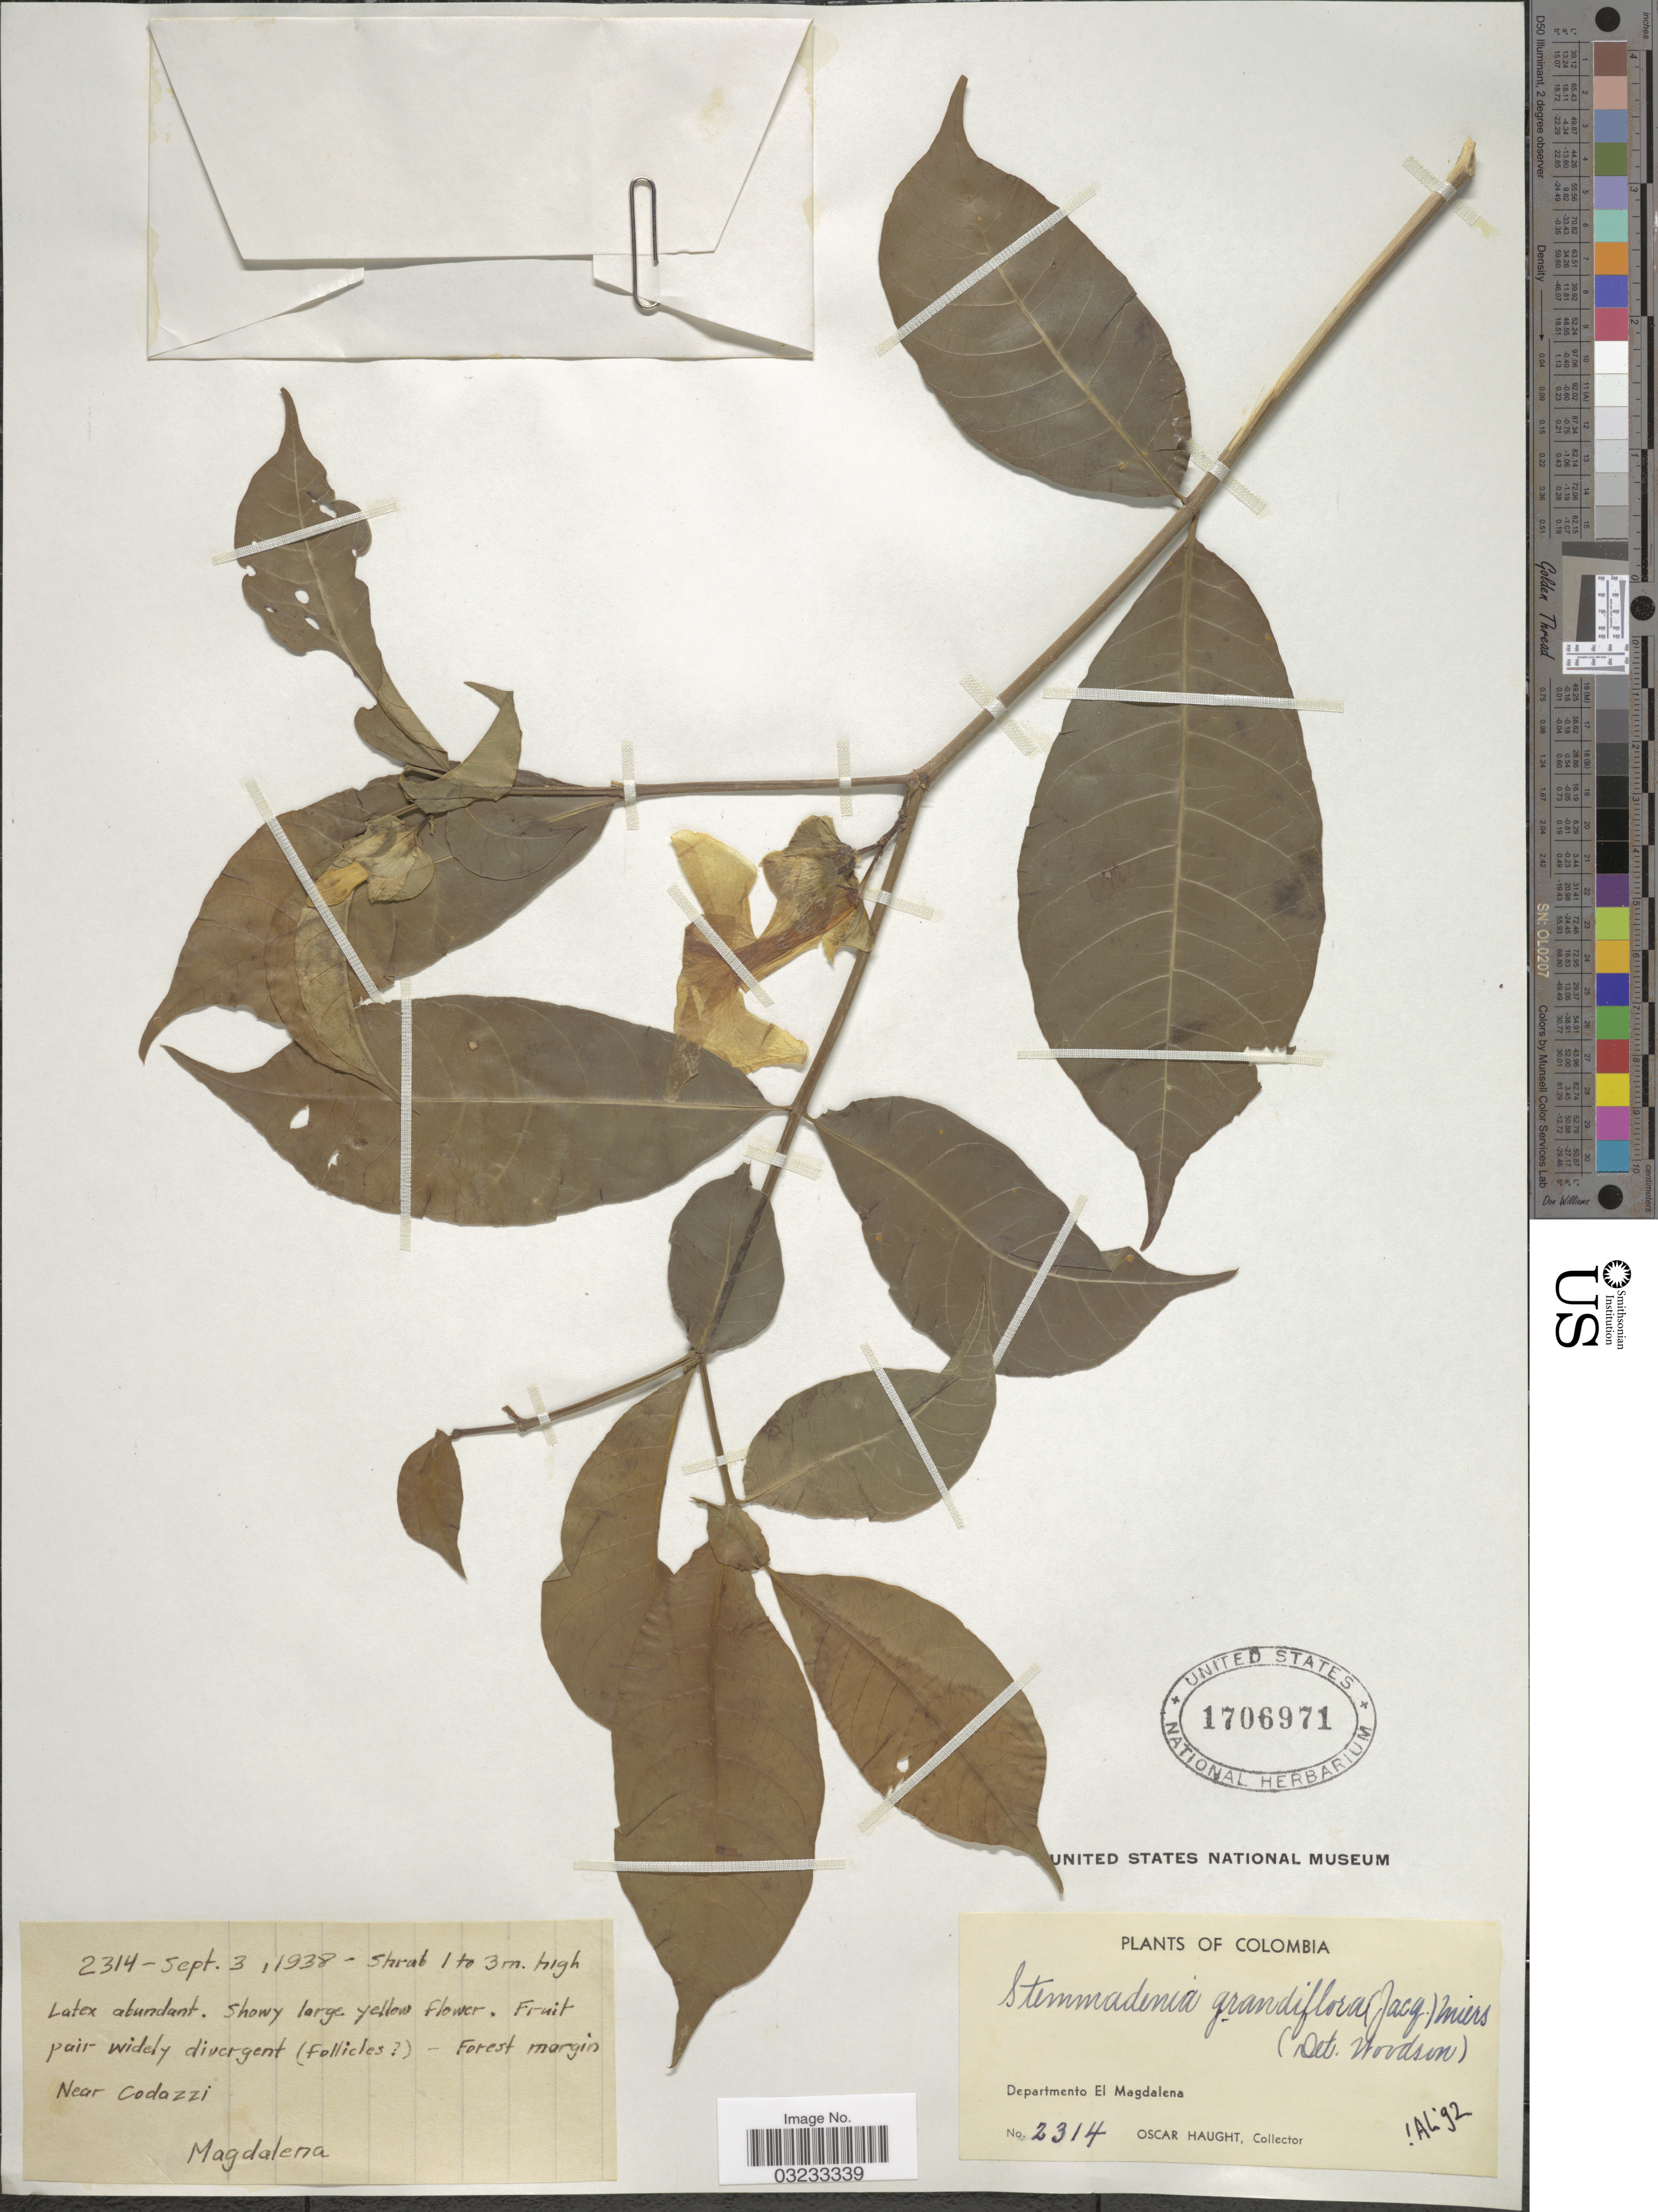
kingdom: Plantae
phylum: Tracheophyta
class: Magnoliopsida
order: Gentianales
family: Apocynaceae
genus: Stemmadenia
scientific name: Stemmadenia grandiflora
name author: (Jacq.) Miers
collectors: O. L. Haught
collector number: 2314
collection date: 1938-09-03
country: Colombia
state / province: Magdalena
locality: Departmento El Magdalena, Near Codazzi.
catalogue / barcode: US 1706971